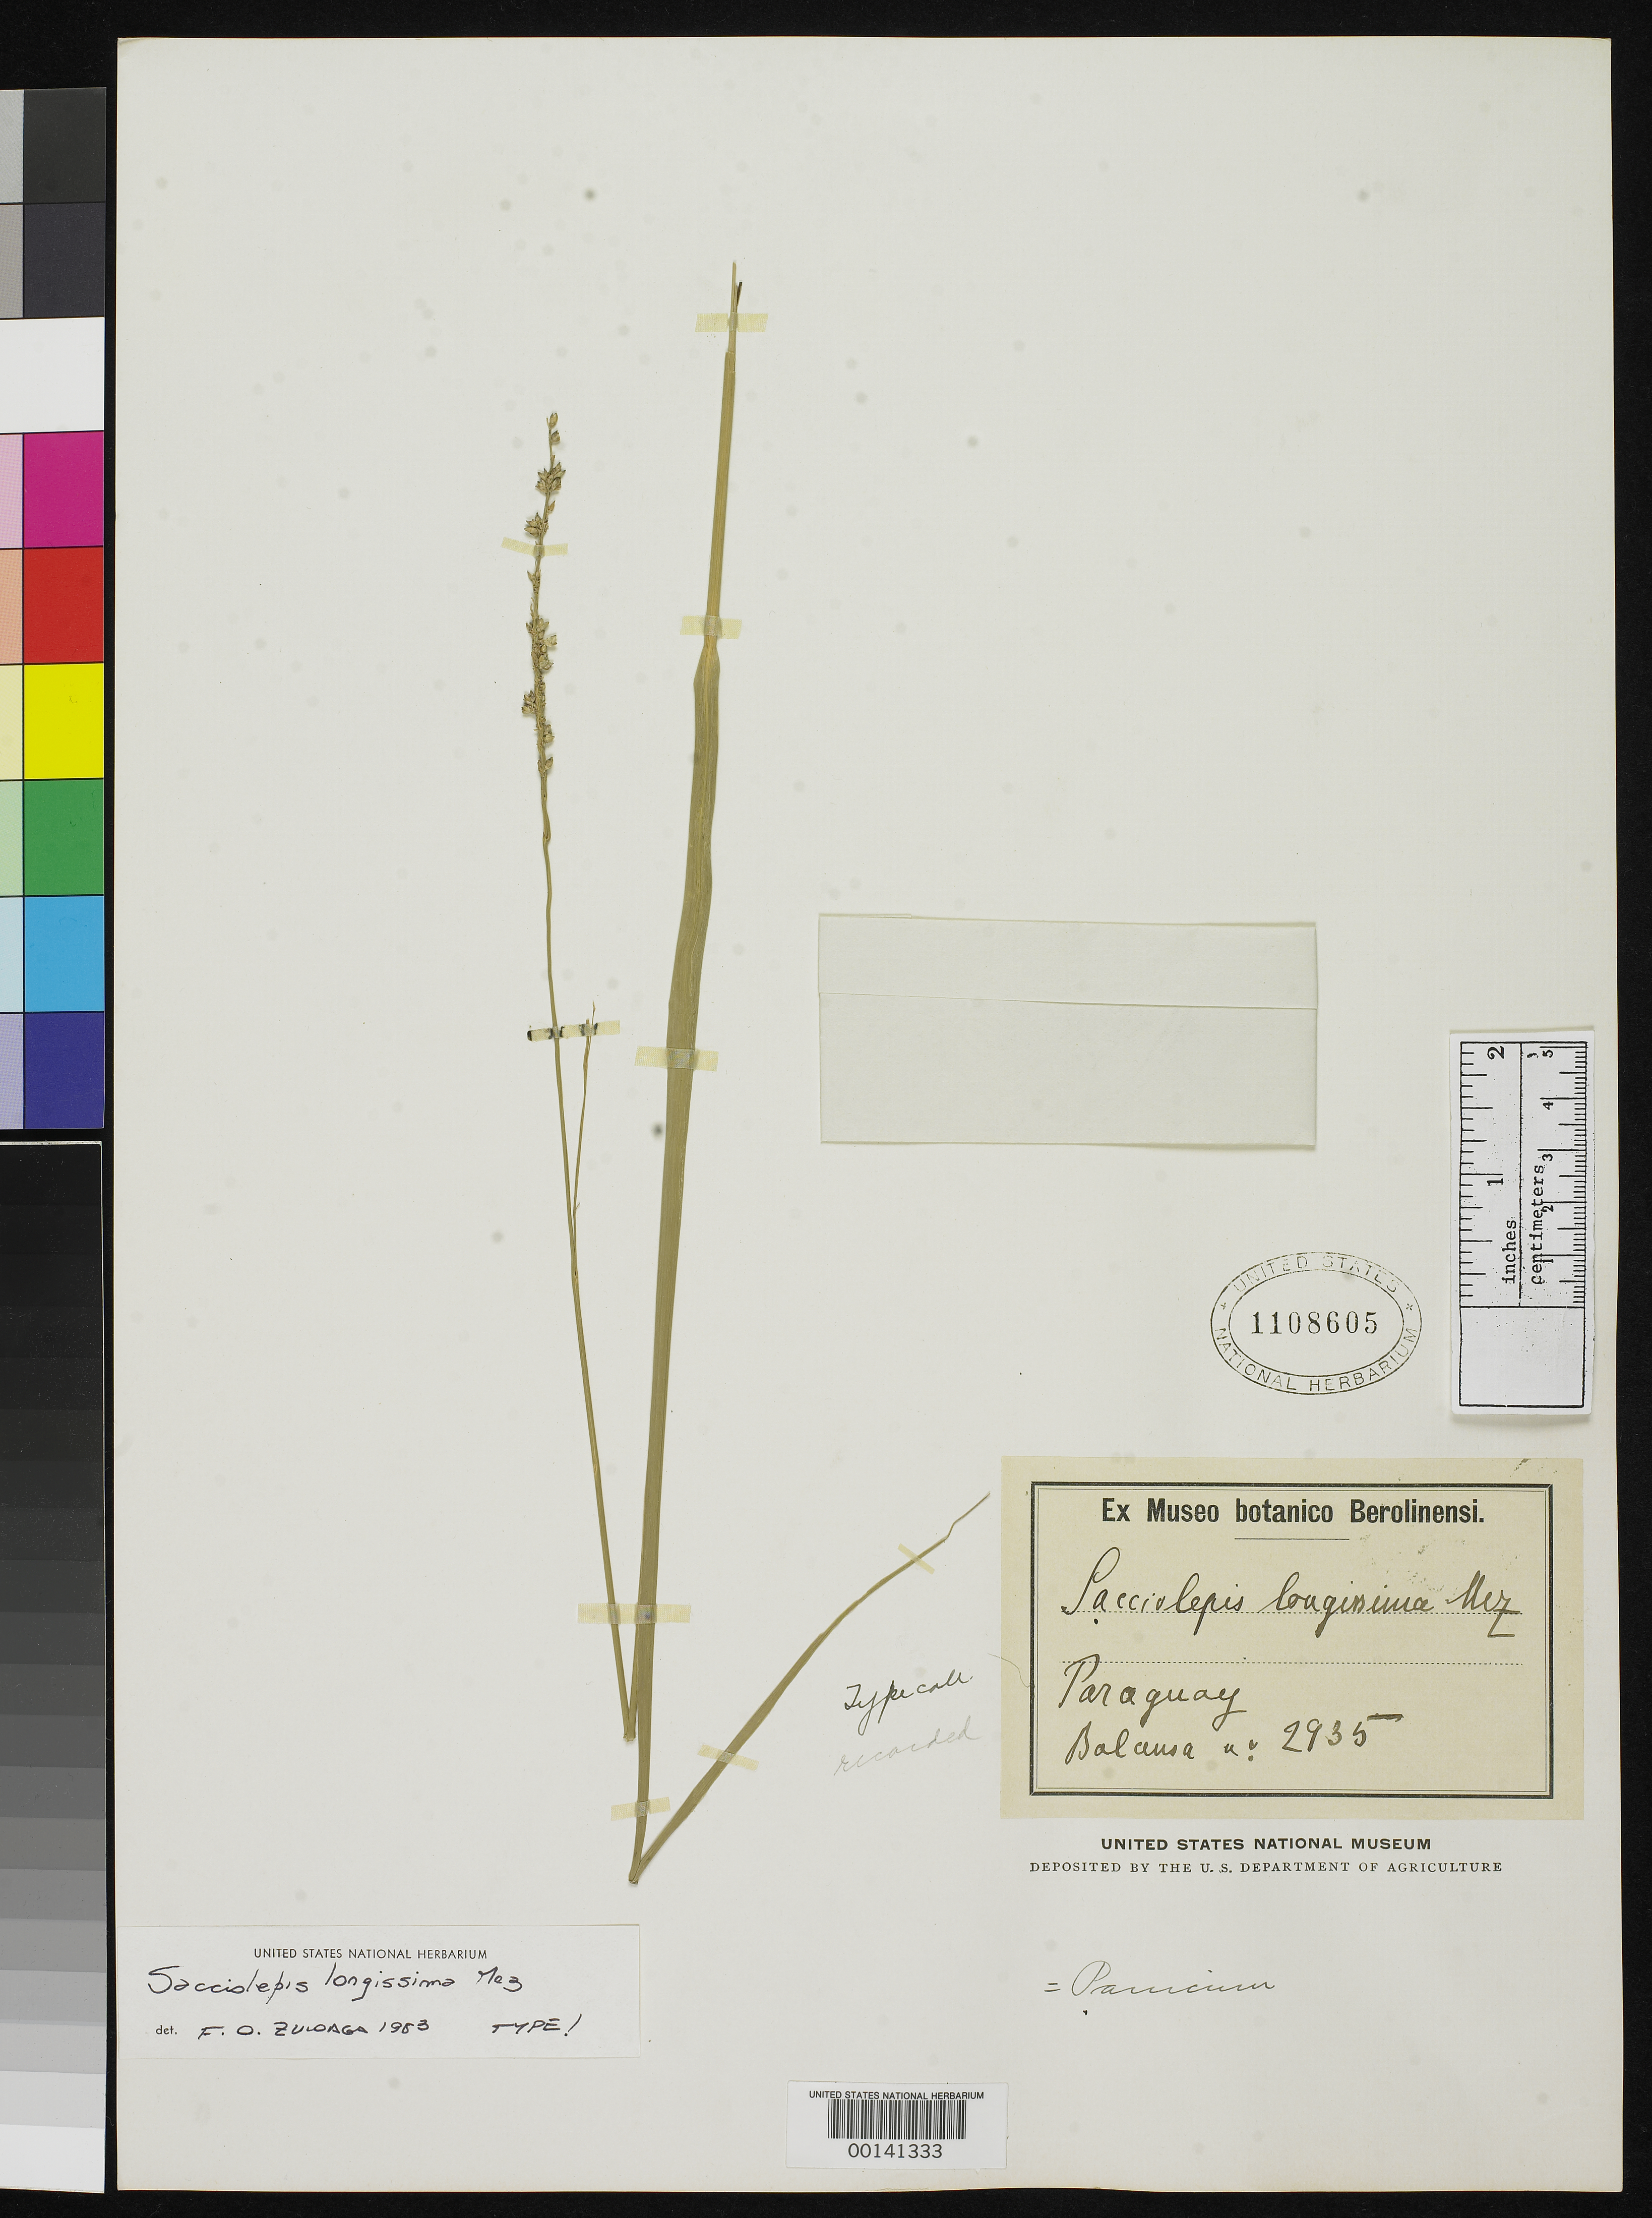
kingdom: Plantae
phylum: Tracheophyta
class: Liliopsida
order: Poales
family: Poaceae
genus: Sacciolepis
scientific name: Sacciolepis longissima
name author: Mez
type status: Isotype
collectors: B. Balansa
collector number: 2935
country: Paraguay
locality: In savannis ad Yaguaron.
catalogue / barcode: US 1108605